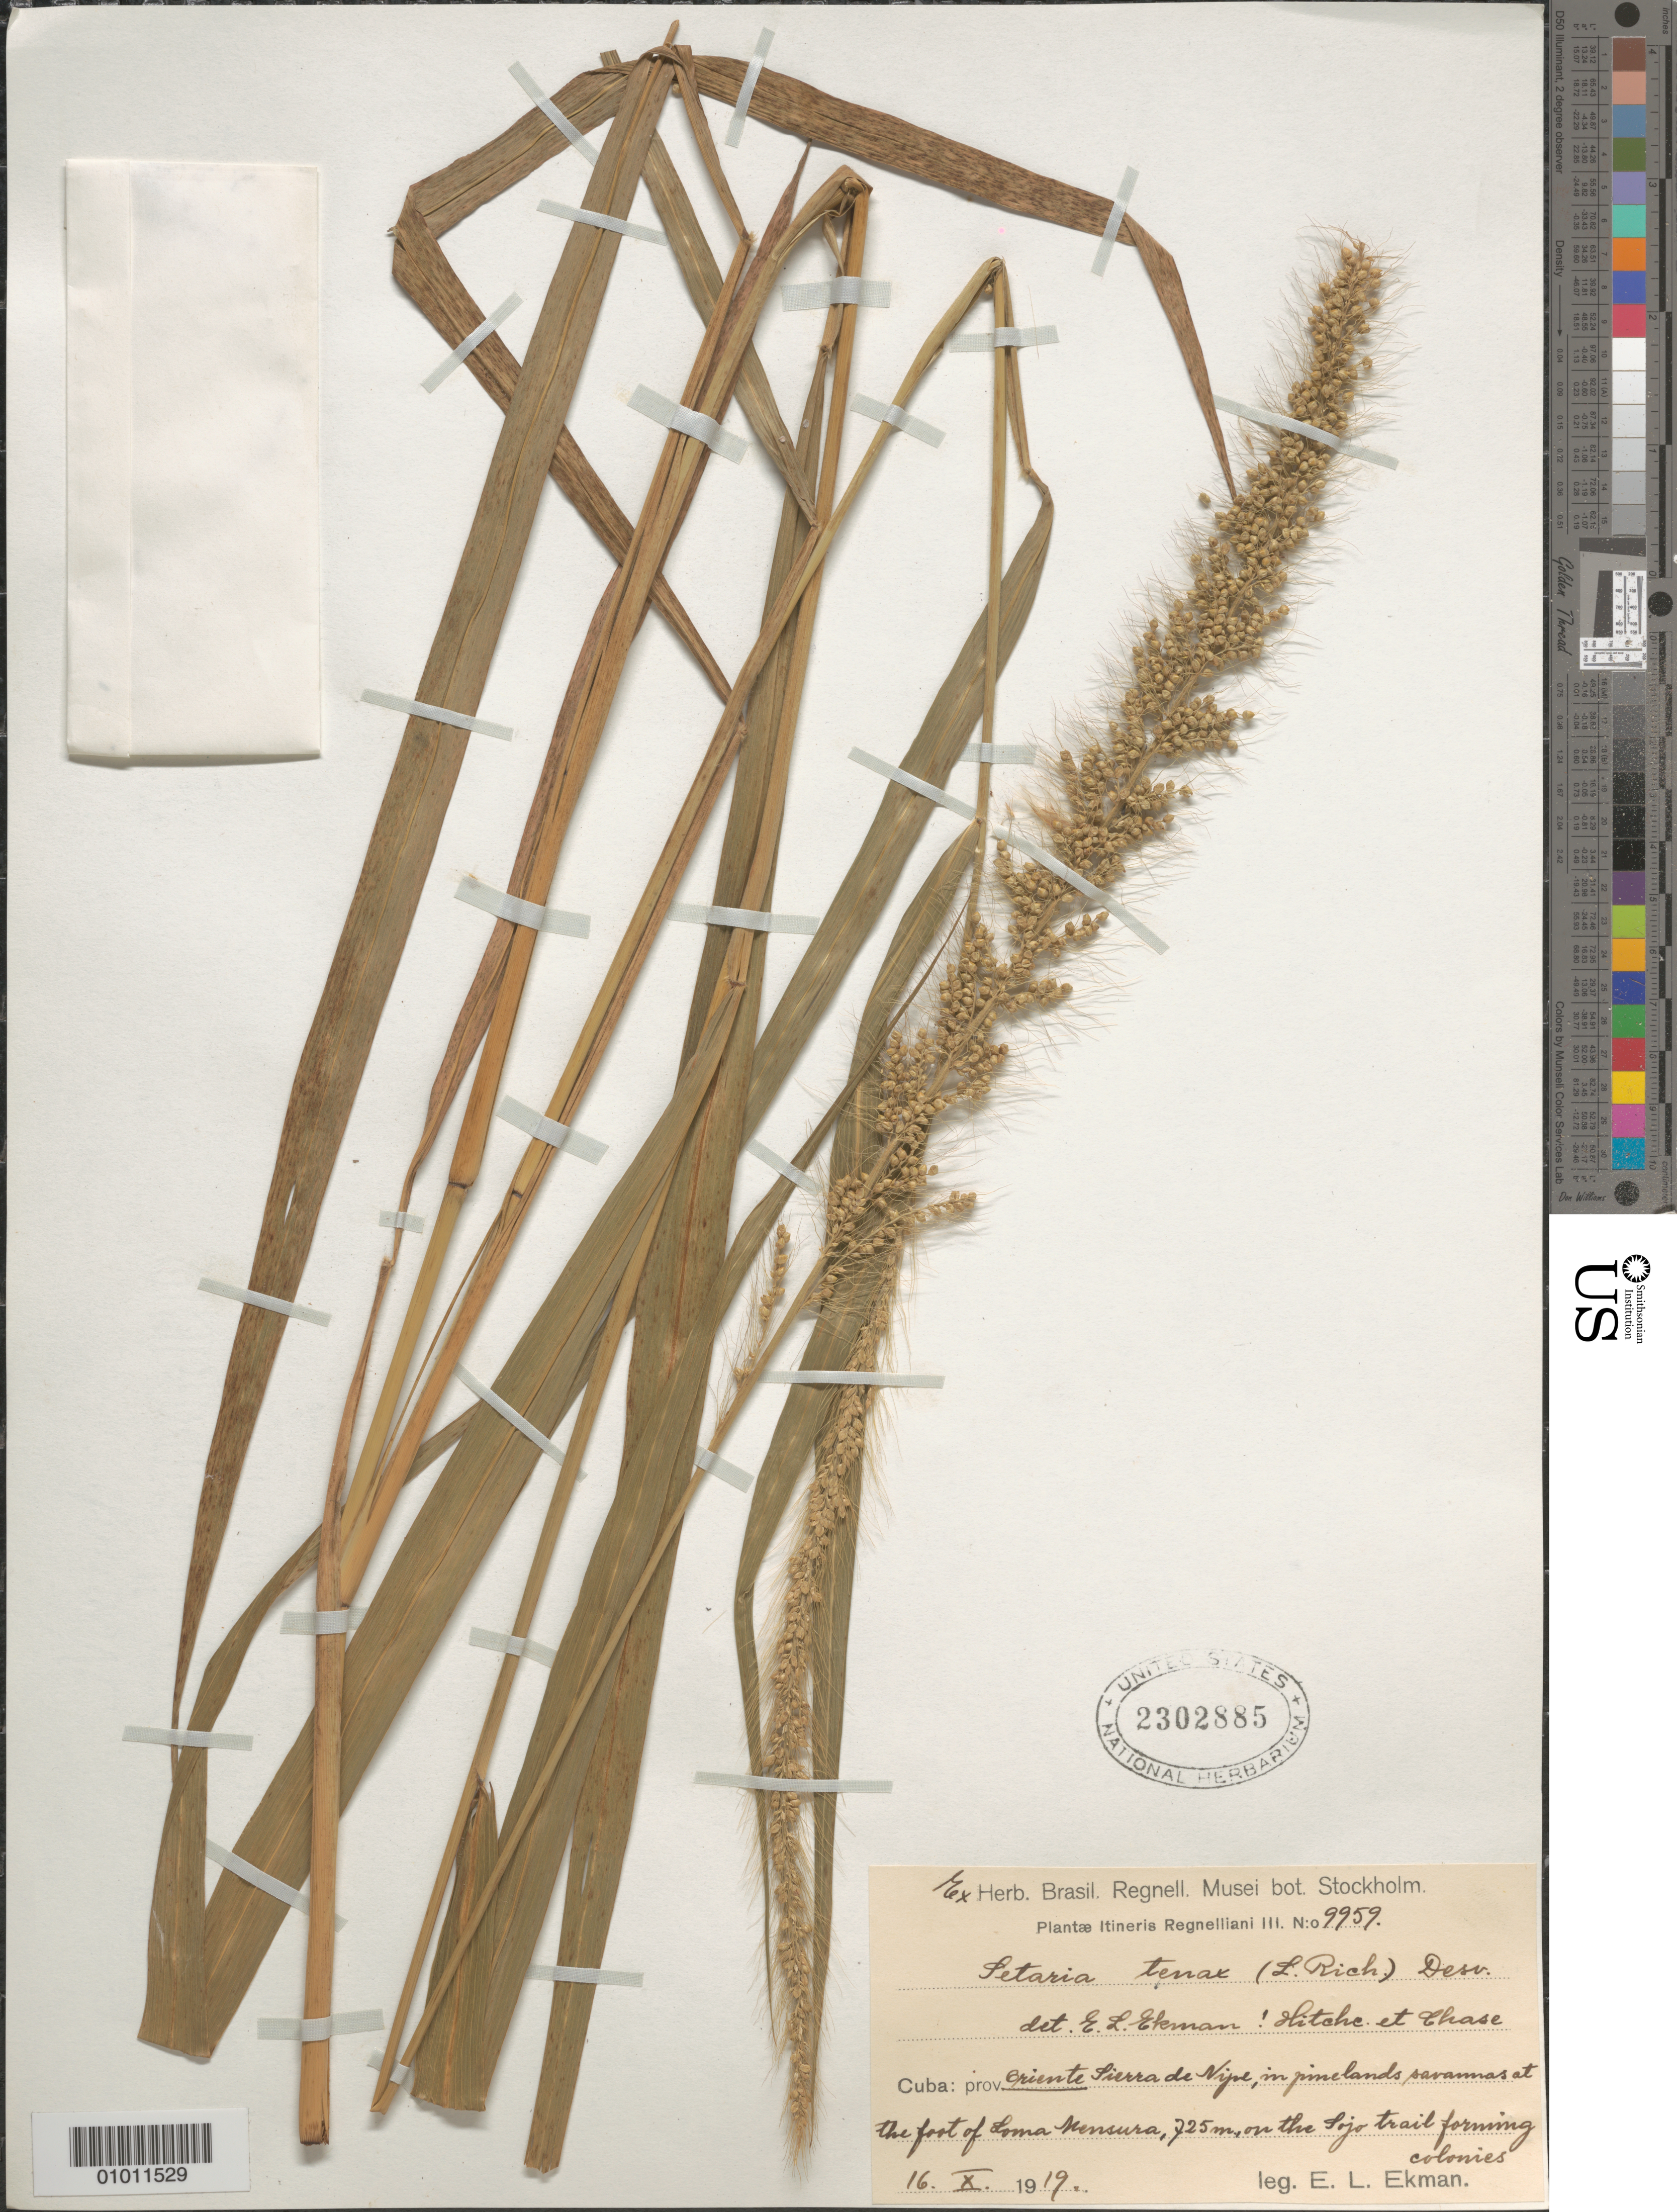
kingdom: Plantae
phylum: Tracheophyta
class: Liliopsida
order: Poales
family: Poaceae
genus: Setaria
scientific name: Setaria tenax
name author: (Rich.) Desv.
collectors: E. L. Ekman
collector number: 9959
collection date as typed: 16 Oct 1919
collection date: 1919-10-16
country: Cuba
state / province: Holguín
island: Cuba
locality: Sierra de Nipe, foot of Loma Mensura, on the Sojo Trail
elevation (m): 725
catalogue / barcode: US 2302885